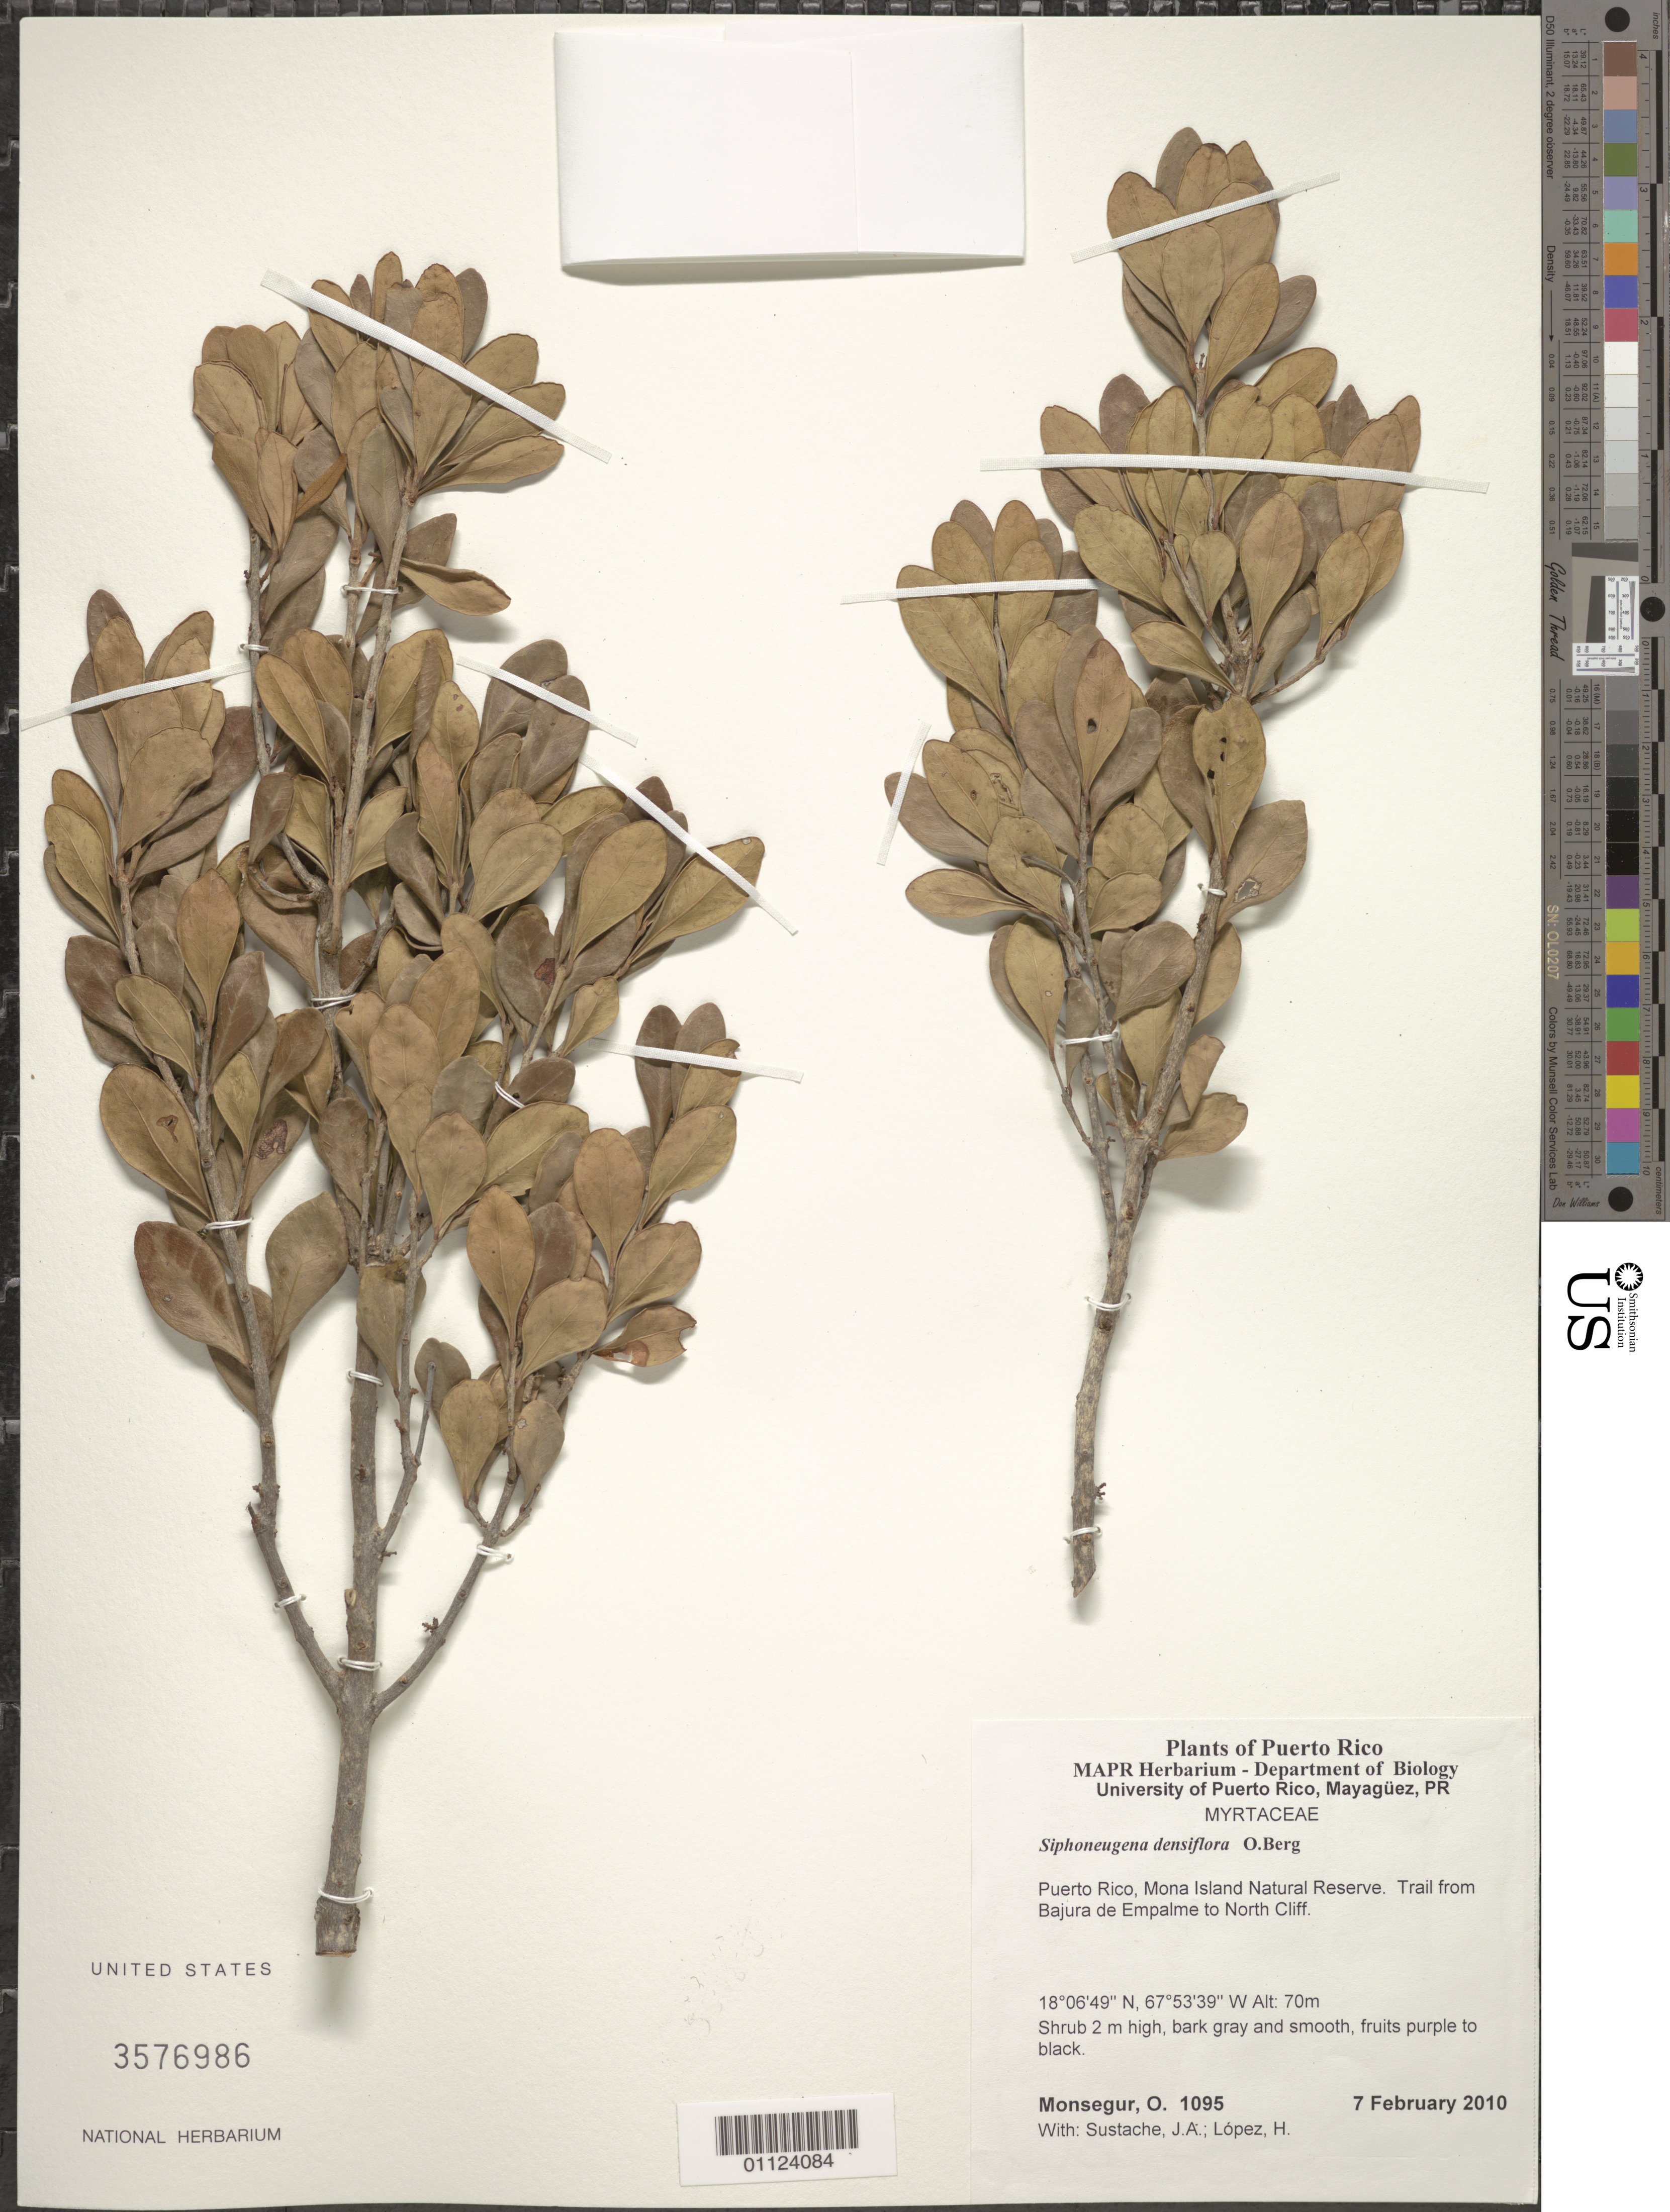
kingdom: Plantae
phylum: Tracheophyta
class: Magnoliopsida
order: Myrtales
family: Myrtaceae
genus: Siphoneugena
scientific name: Siphoneugena densiflora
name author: O. Berg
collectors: O. Monsegur, J. Sustache & H. López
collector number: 1095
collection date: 2010-02-07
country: Puerto Rico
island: Mona I.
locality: Bajura de Empalme trail to North Cliff.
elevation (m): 70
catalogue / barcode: US 3576986